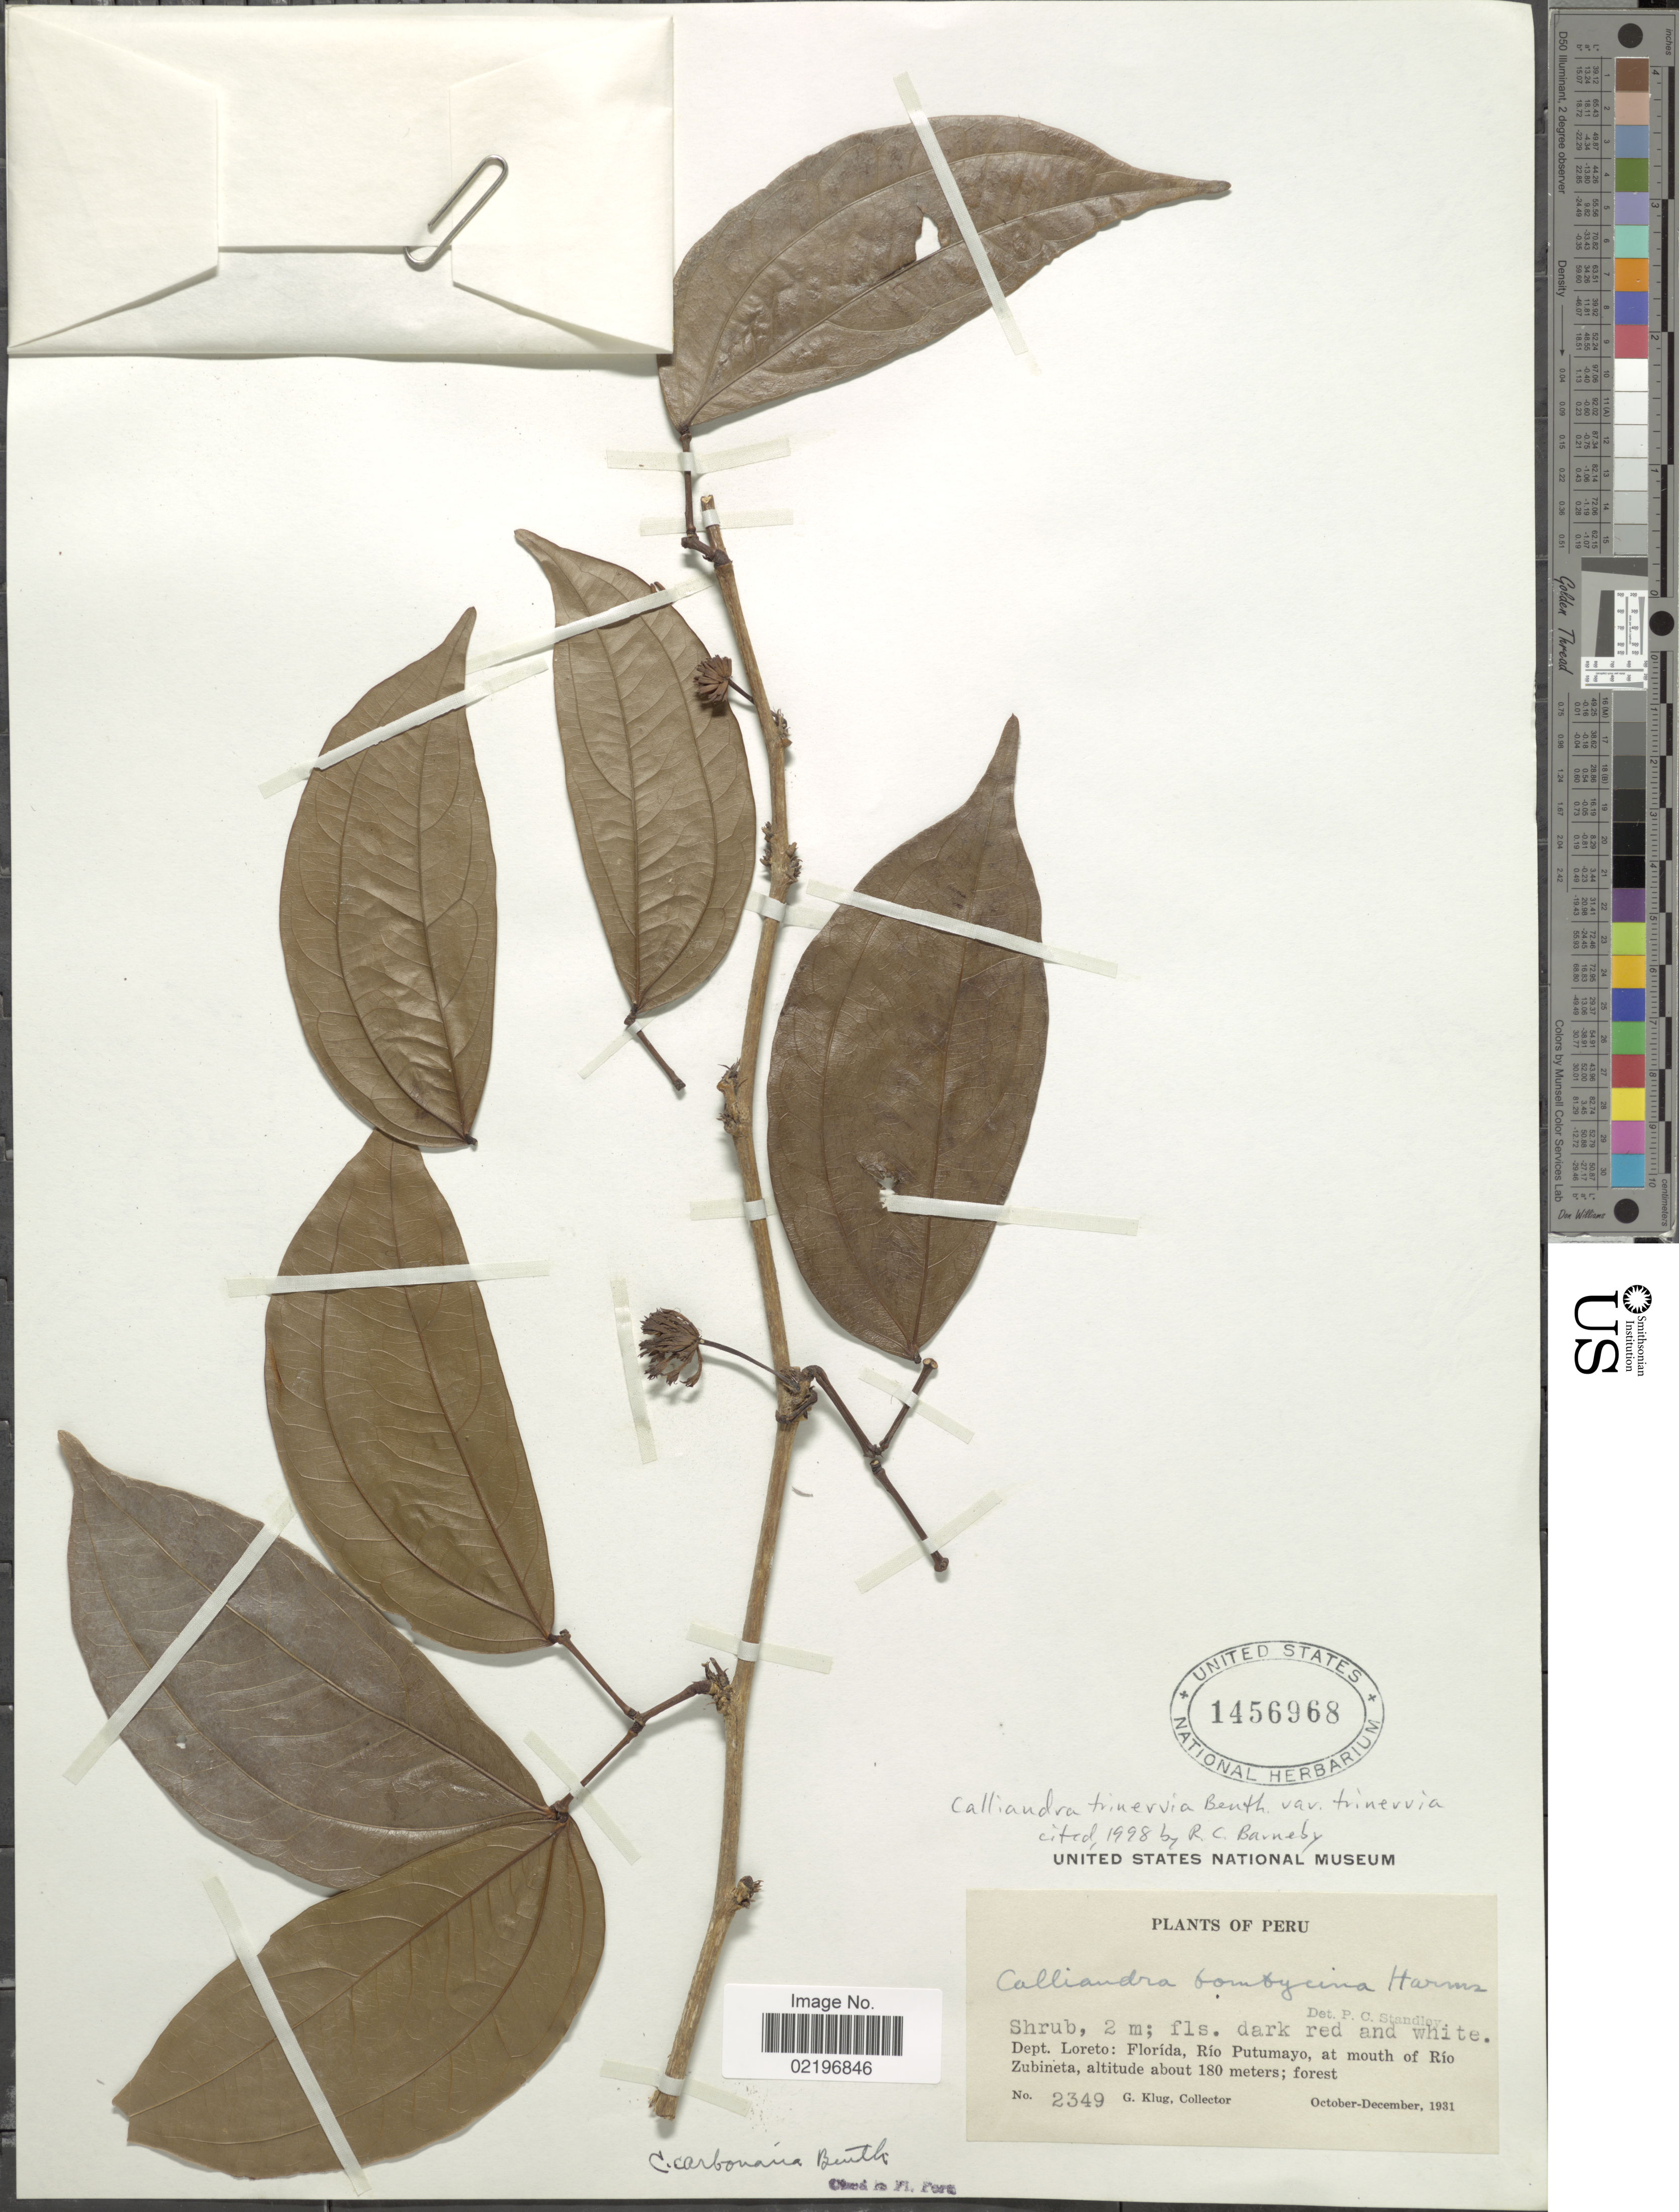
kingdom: Plantae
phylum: Tracheophyta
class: Magnoliopsida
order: Fabales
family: Fabaceae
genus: Calliandra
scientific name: Calliandra trinervia var. trinervia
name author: Benth.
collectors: G. Klug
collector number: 2349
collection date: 1931-10/1931-12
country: Peru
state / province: Loreto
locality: Dept. Loreto: Florida, Rio Putumayo, at mouth of Rio Zubineta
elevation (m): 180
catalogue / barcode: US 1456968